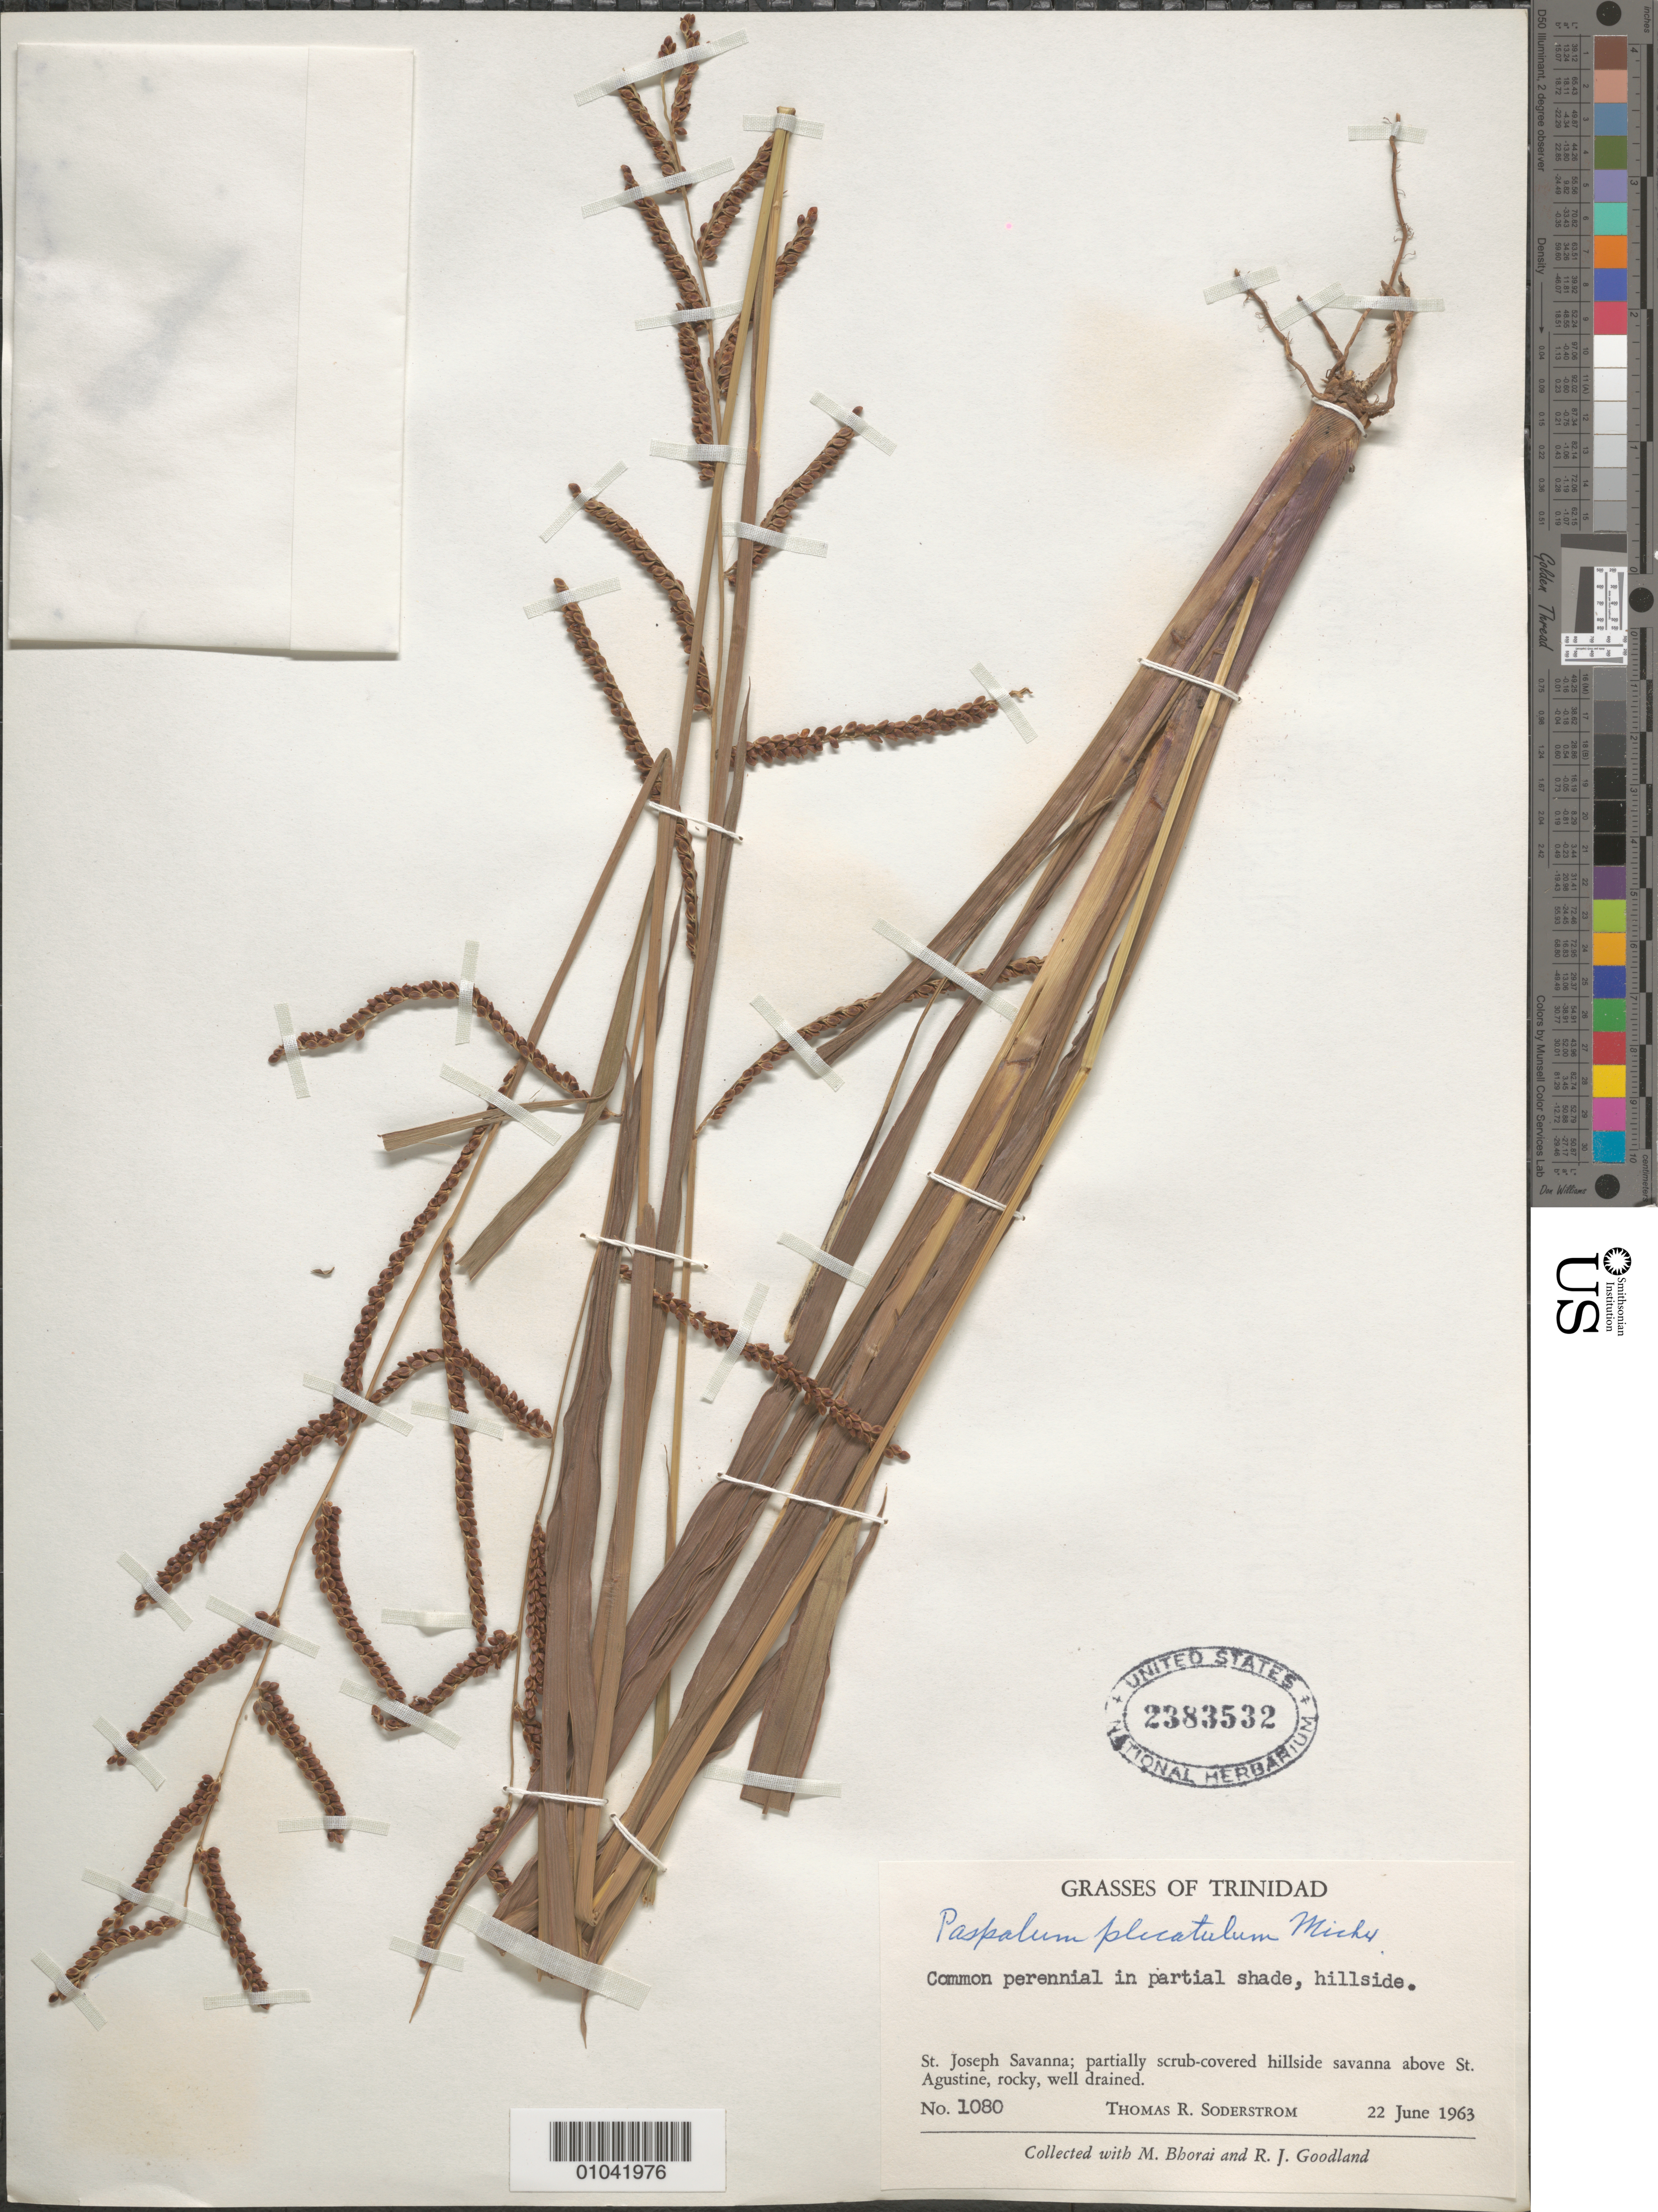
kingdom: Plantae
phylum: Tracheophyta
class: Liliopsida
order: Poales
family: Poaceae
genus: Paspalum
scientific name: Paspalum plicatulum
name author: Michx.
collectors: T. R. Soderstrom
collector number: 1080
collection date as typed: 22 Jun 1963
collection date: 1963-06-22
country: Trinidad and Tobago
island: Trinidad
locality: St. Joseph Savanna, above St. Augustine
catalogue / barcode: US 2383532